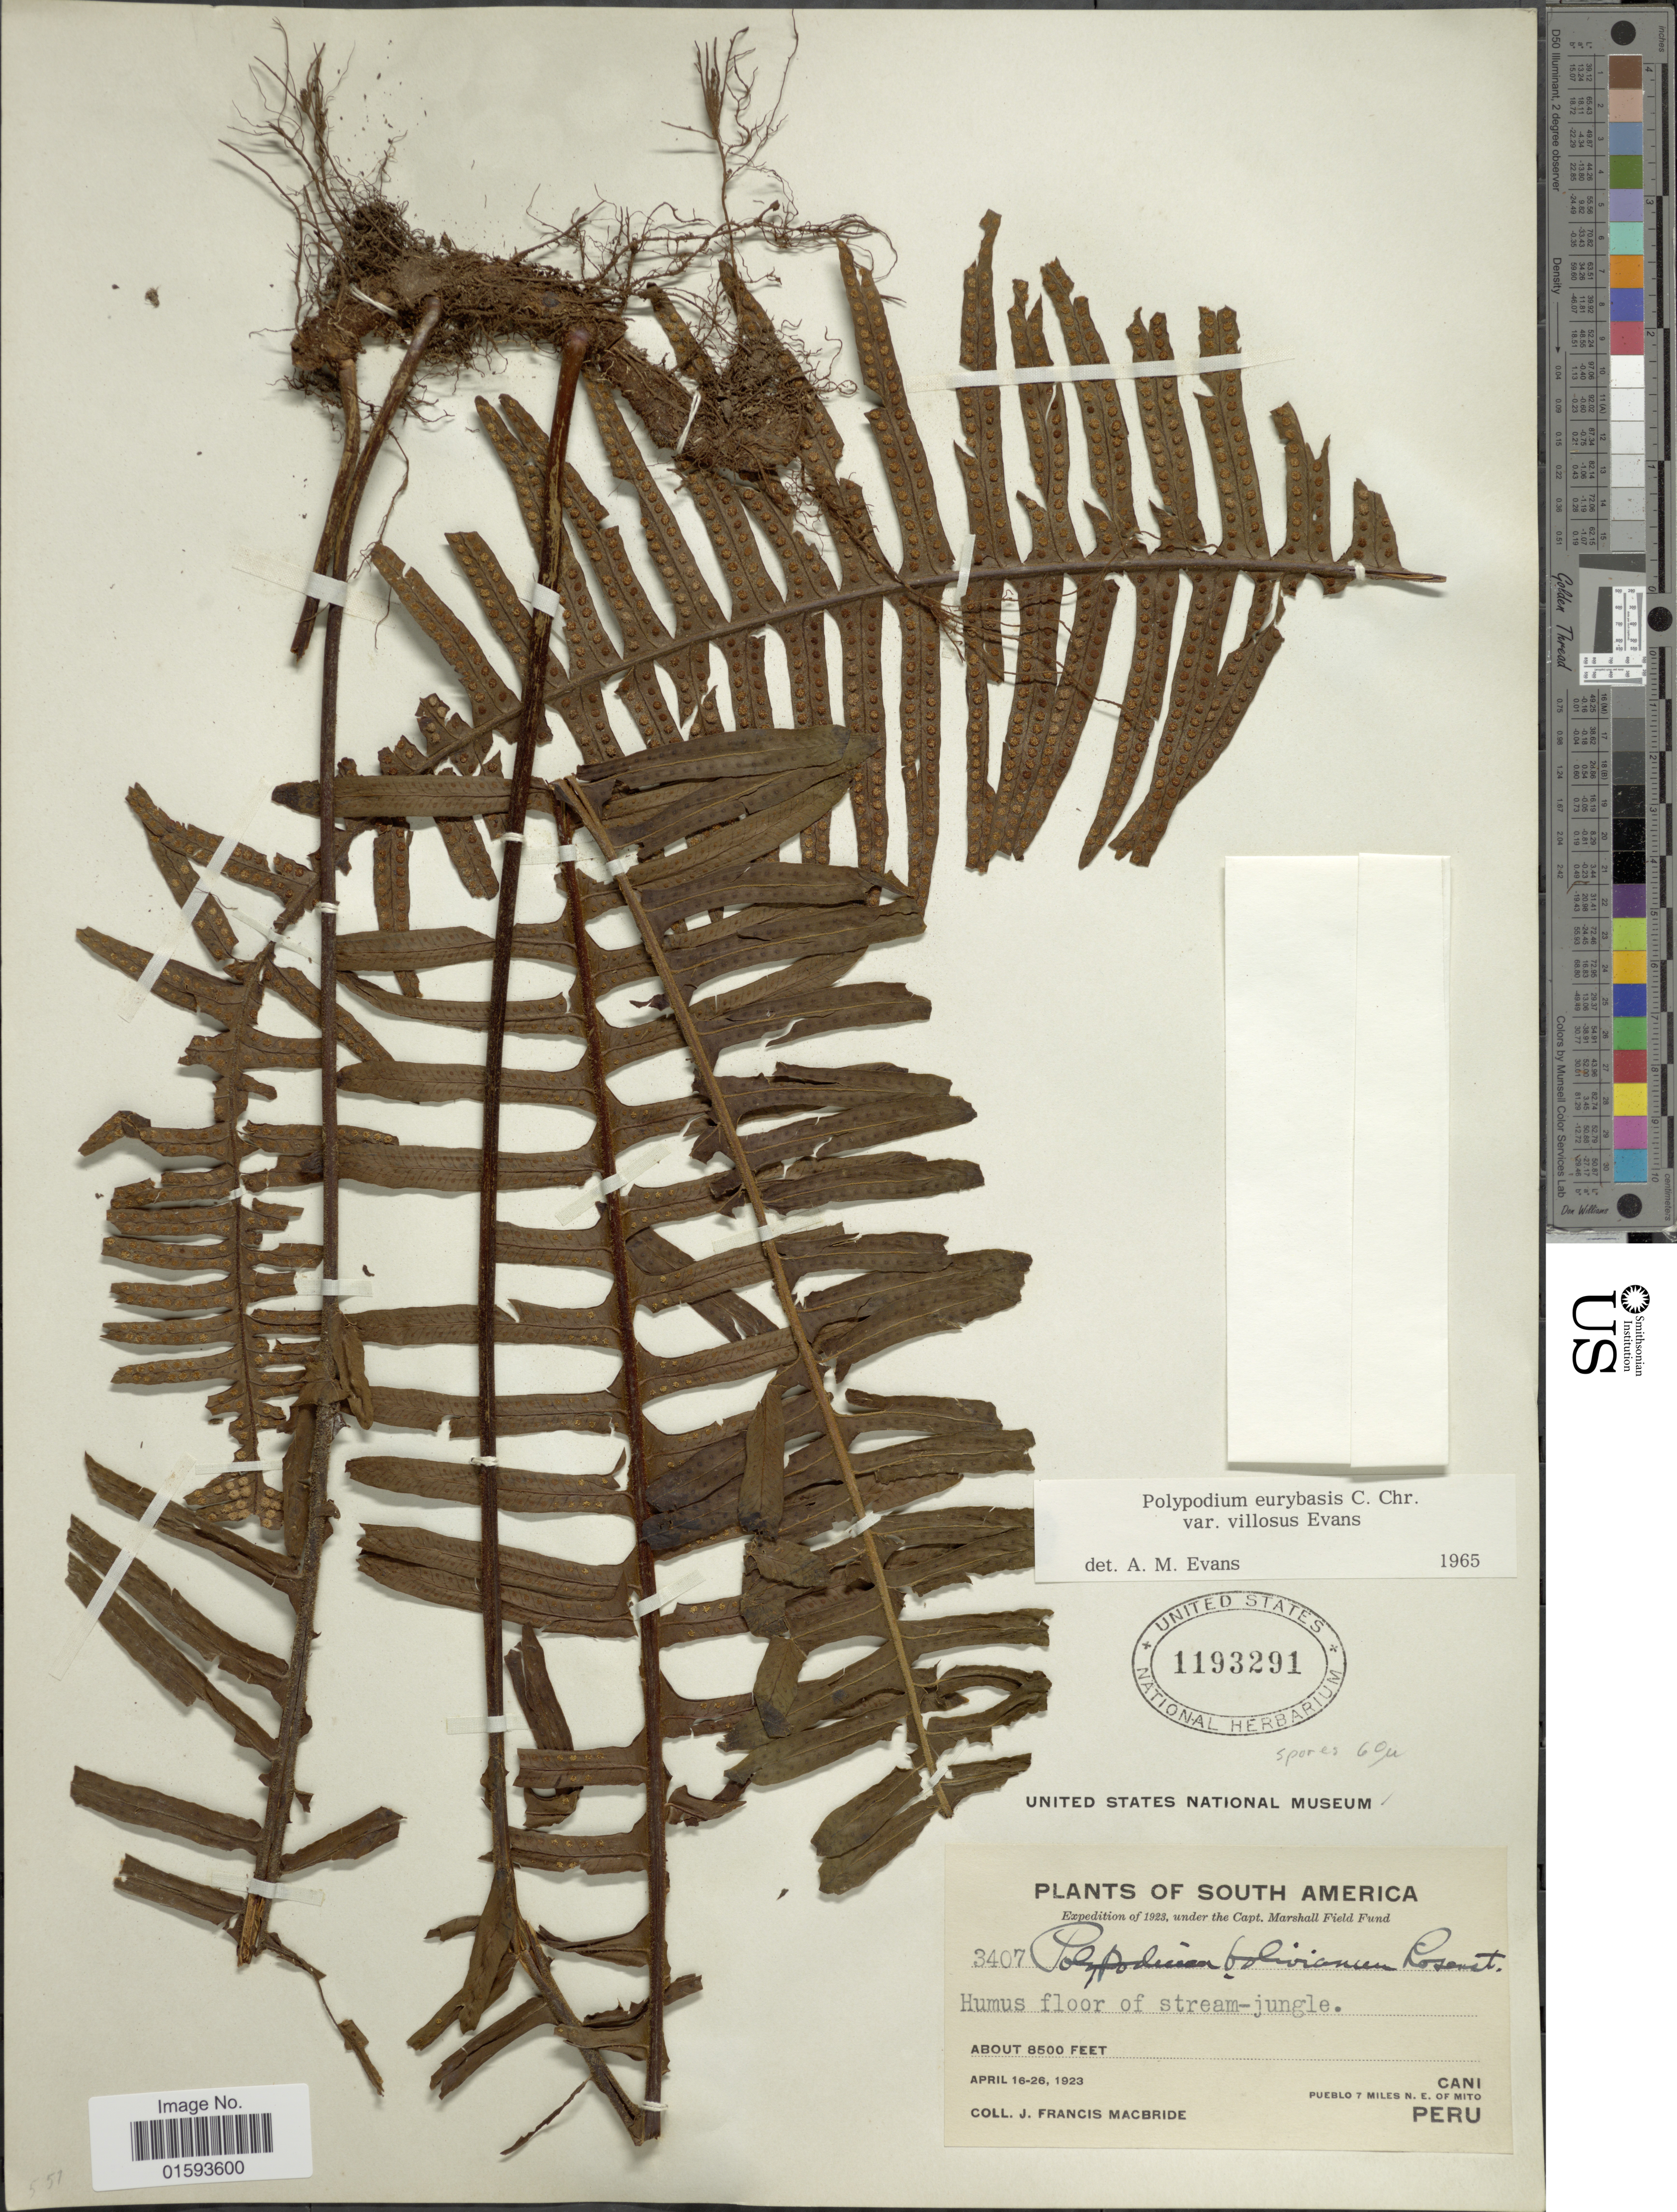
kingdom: Plantae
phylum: Tracheophyta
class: Polypodiopsida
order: Polypodiales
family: Polypodiaceae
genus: Pecluma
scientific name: Pecluma eurybasis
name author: (C. Chr.) M.G. Price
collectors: J. F. Macbride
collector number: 3407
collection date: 1923-04-16/1923-04-26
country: Peru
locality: Humus floor of stream jungle, Cani, Pueblo 7 miles N.E. of Mito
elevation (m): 2591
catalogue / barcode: US 1193291